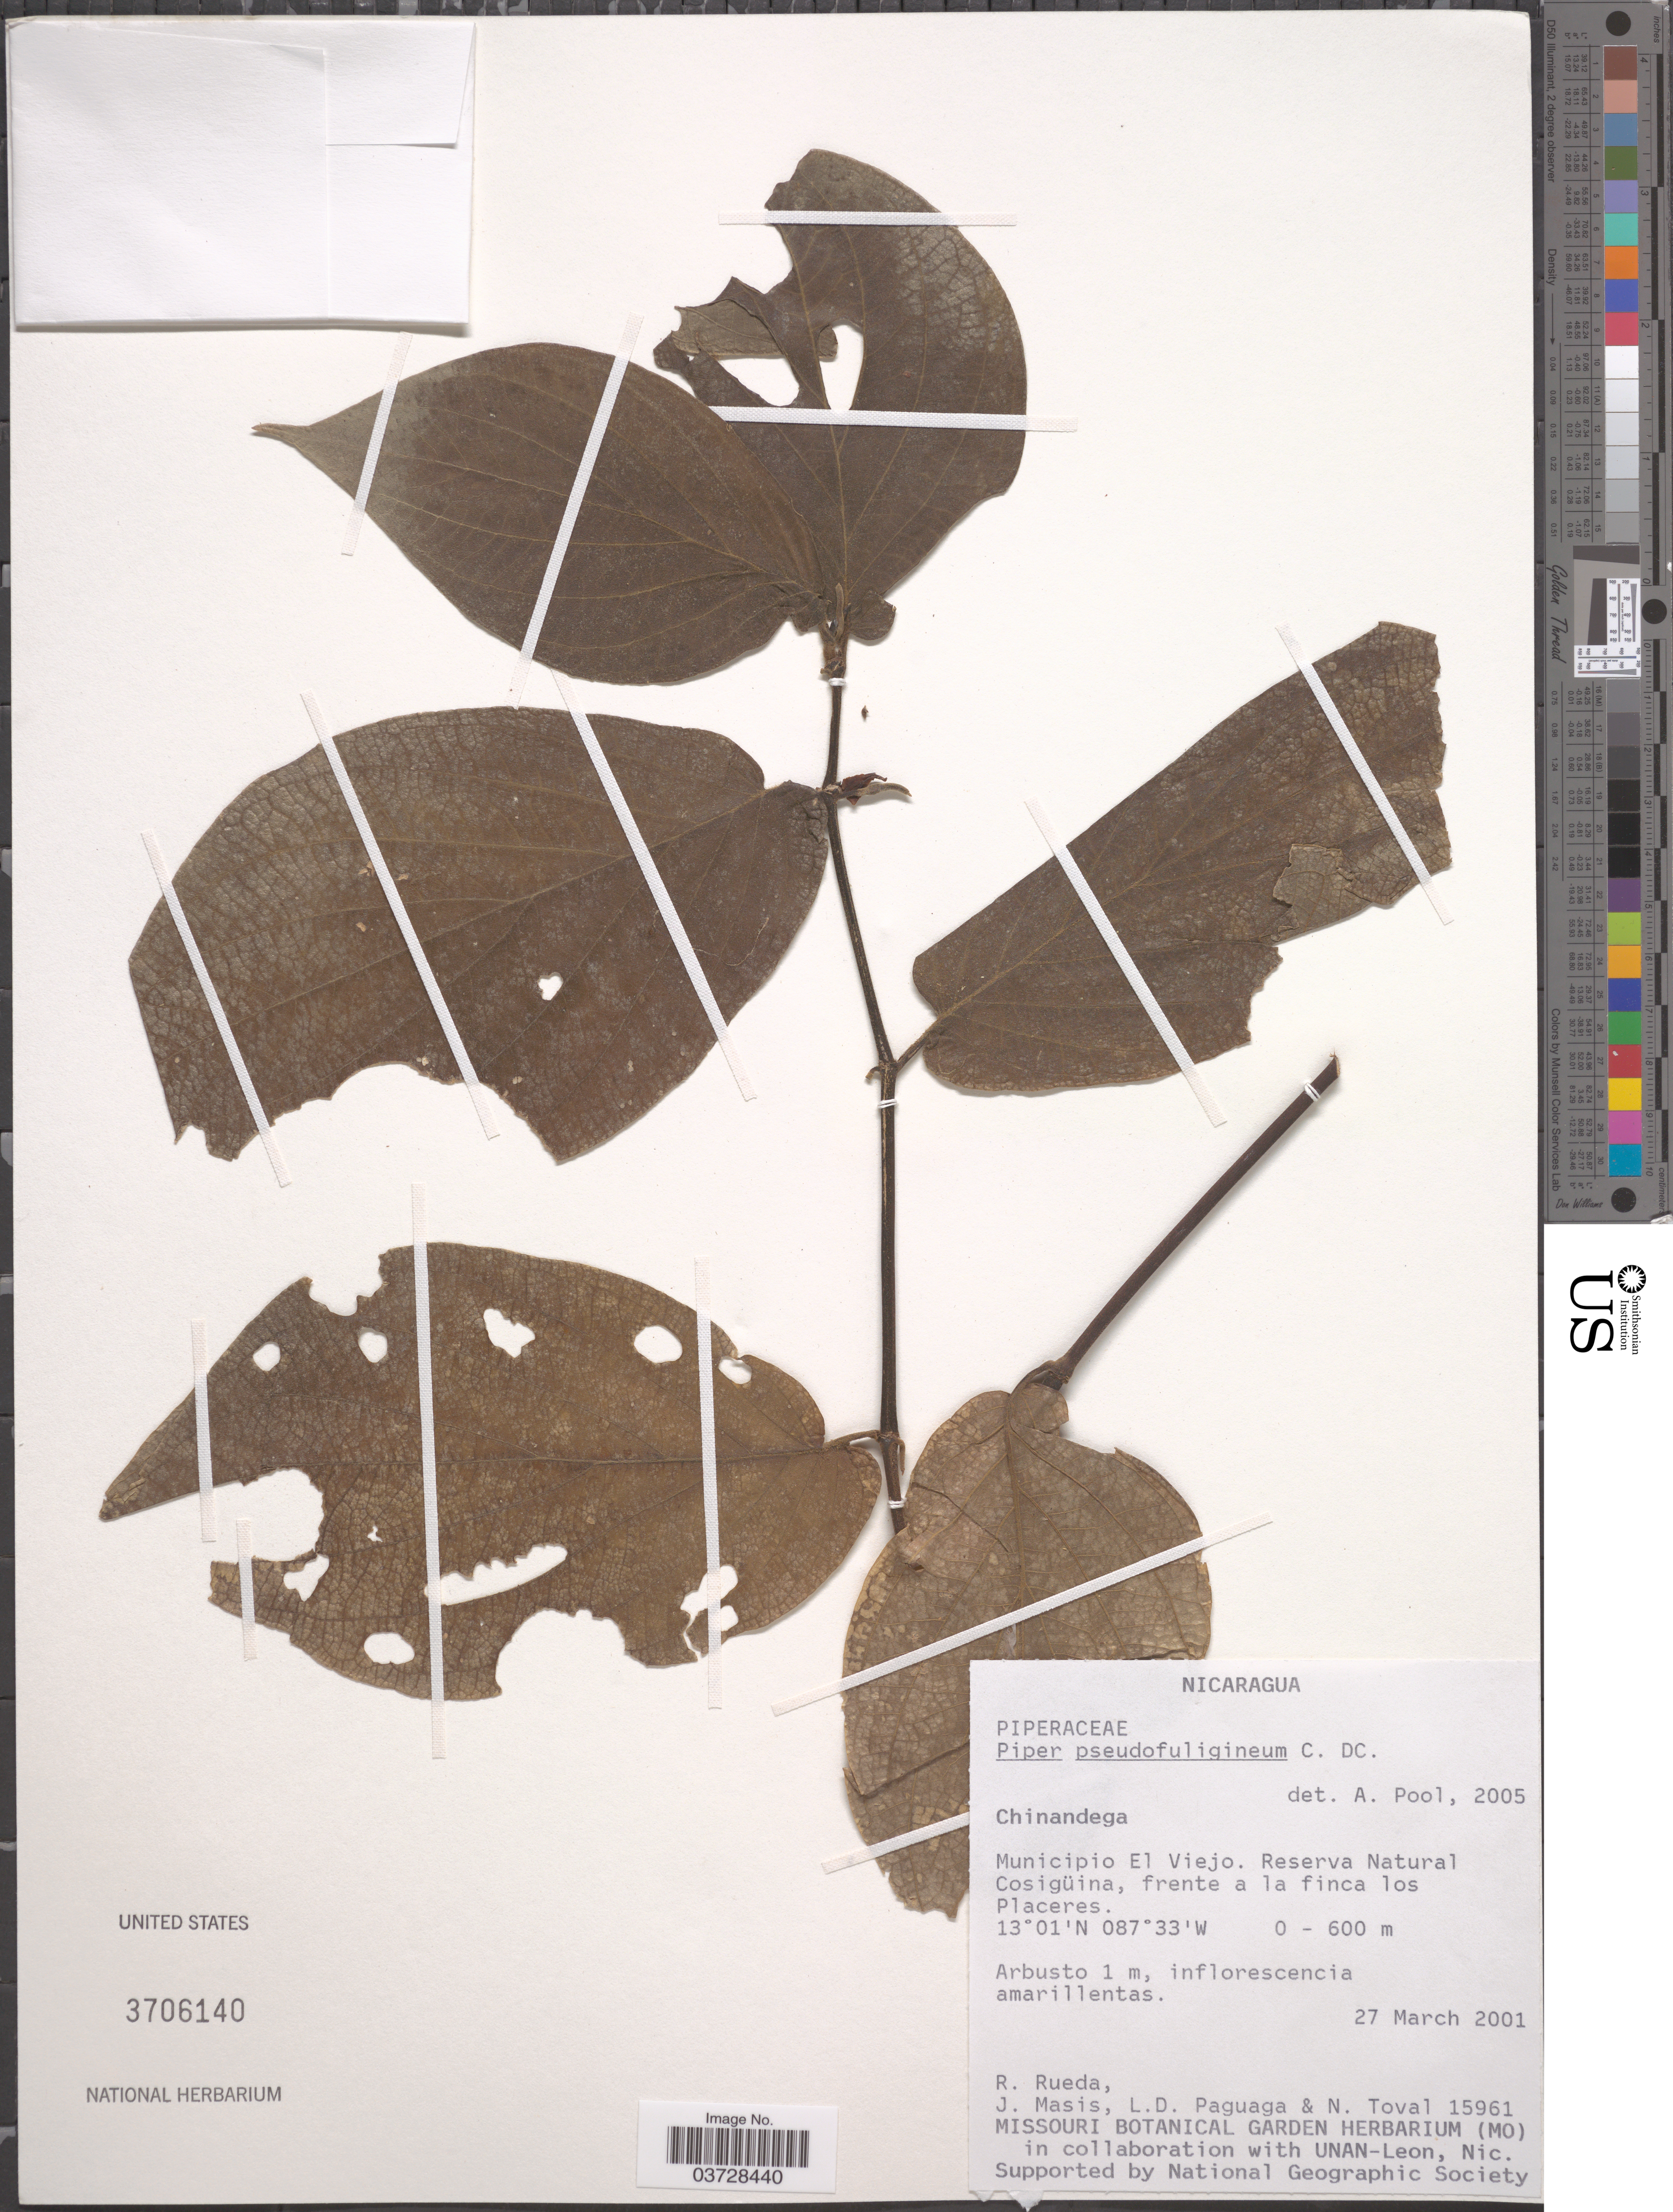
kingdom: Plantae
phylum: Tracheophyta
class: Magnoliopsida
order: Piperales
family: Piperaceae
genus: Piper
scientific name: Piper pseudofuligineum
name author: C. DC.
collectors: R. Rueda, J. Masis, L. Paguaga & N. Toval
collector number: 15961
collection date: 2001-03-27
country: Nicaragua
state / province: Chinandega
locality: Municipio El Viejo. Reserva Natural Cosigüina, frente a la finca los Placeres.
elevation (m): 0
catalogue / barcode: US 3706140